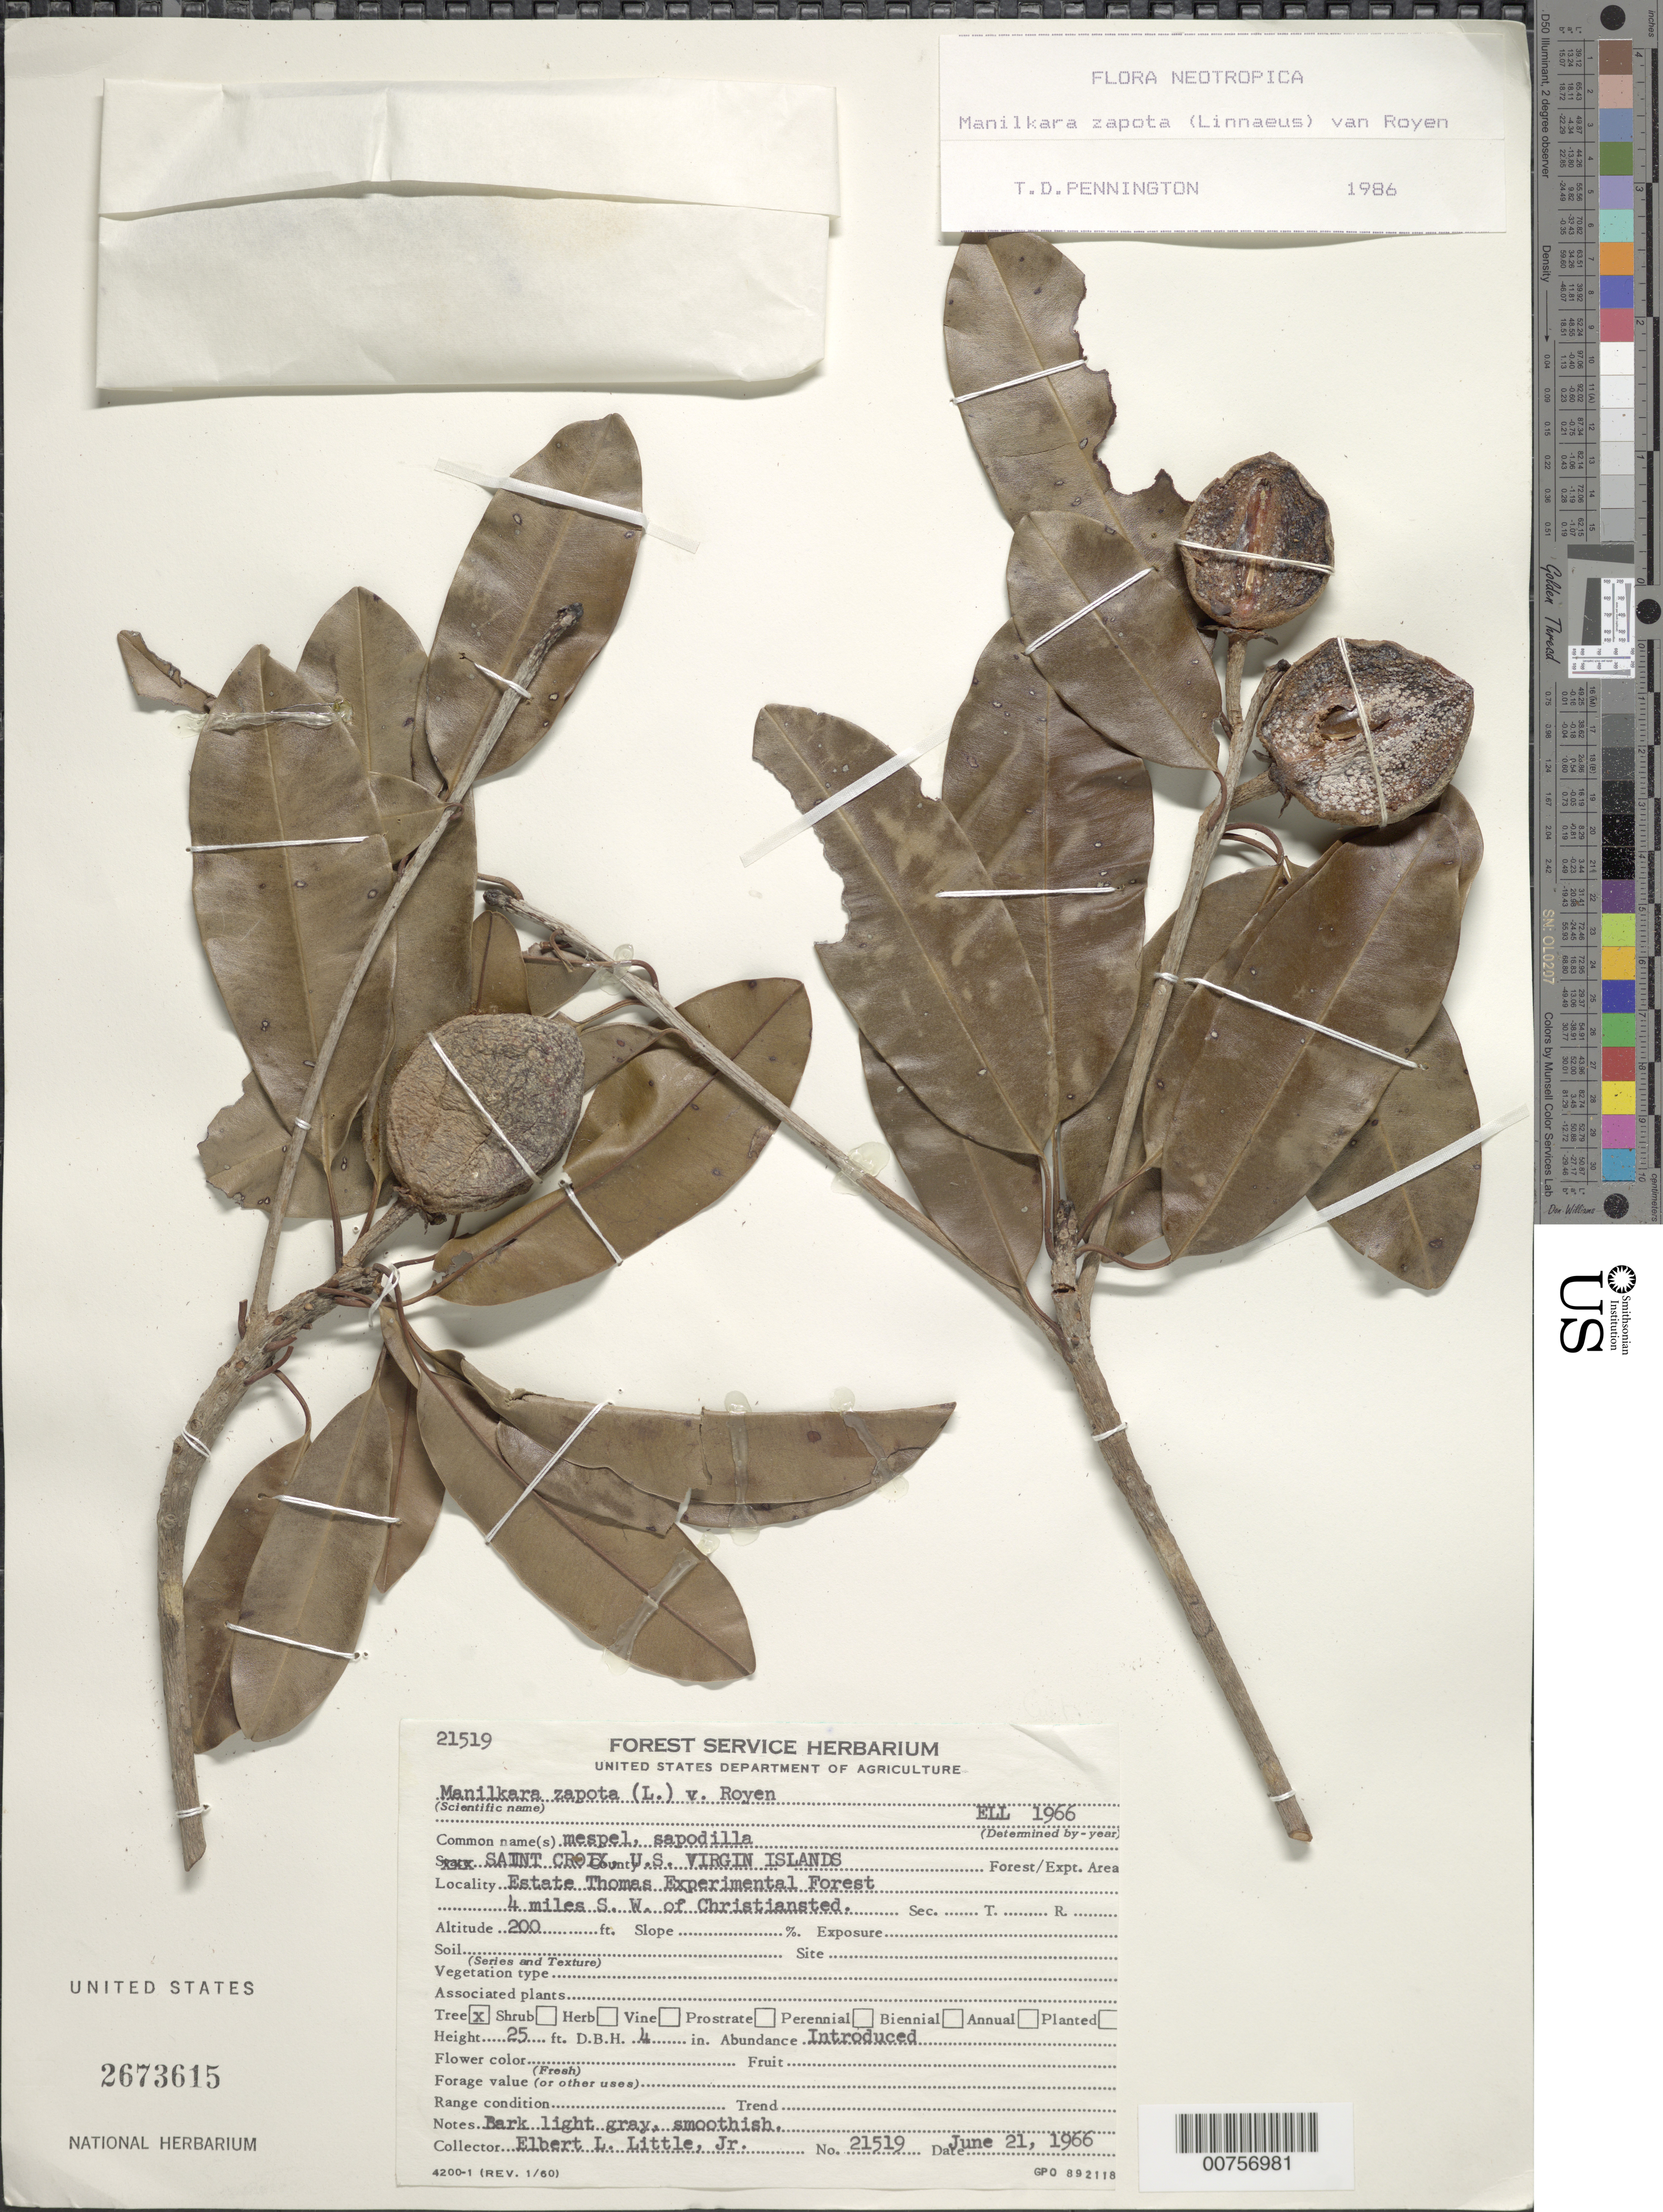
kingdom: Plantae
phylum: Tracheophyta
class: Magnoliopsida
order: Ericales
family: Sapotaceae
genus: Manilkara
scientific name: Manilkara zapota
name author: (L.) P. Royen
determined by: Pennington, T. D., (K)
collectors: E. L. Little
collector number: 21519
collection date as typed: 21 Jun 1966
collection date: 1966-06-21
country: U.S. Virgin Islands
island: St. Croix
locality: Estate Thomas Experimental Forest; 4 mi. SW of Christiansted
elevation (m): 61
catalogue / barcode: US 2673615